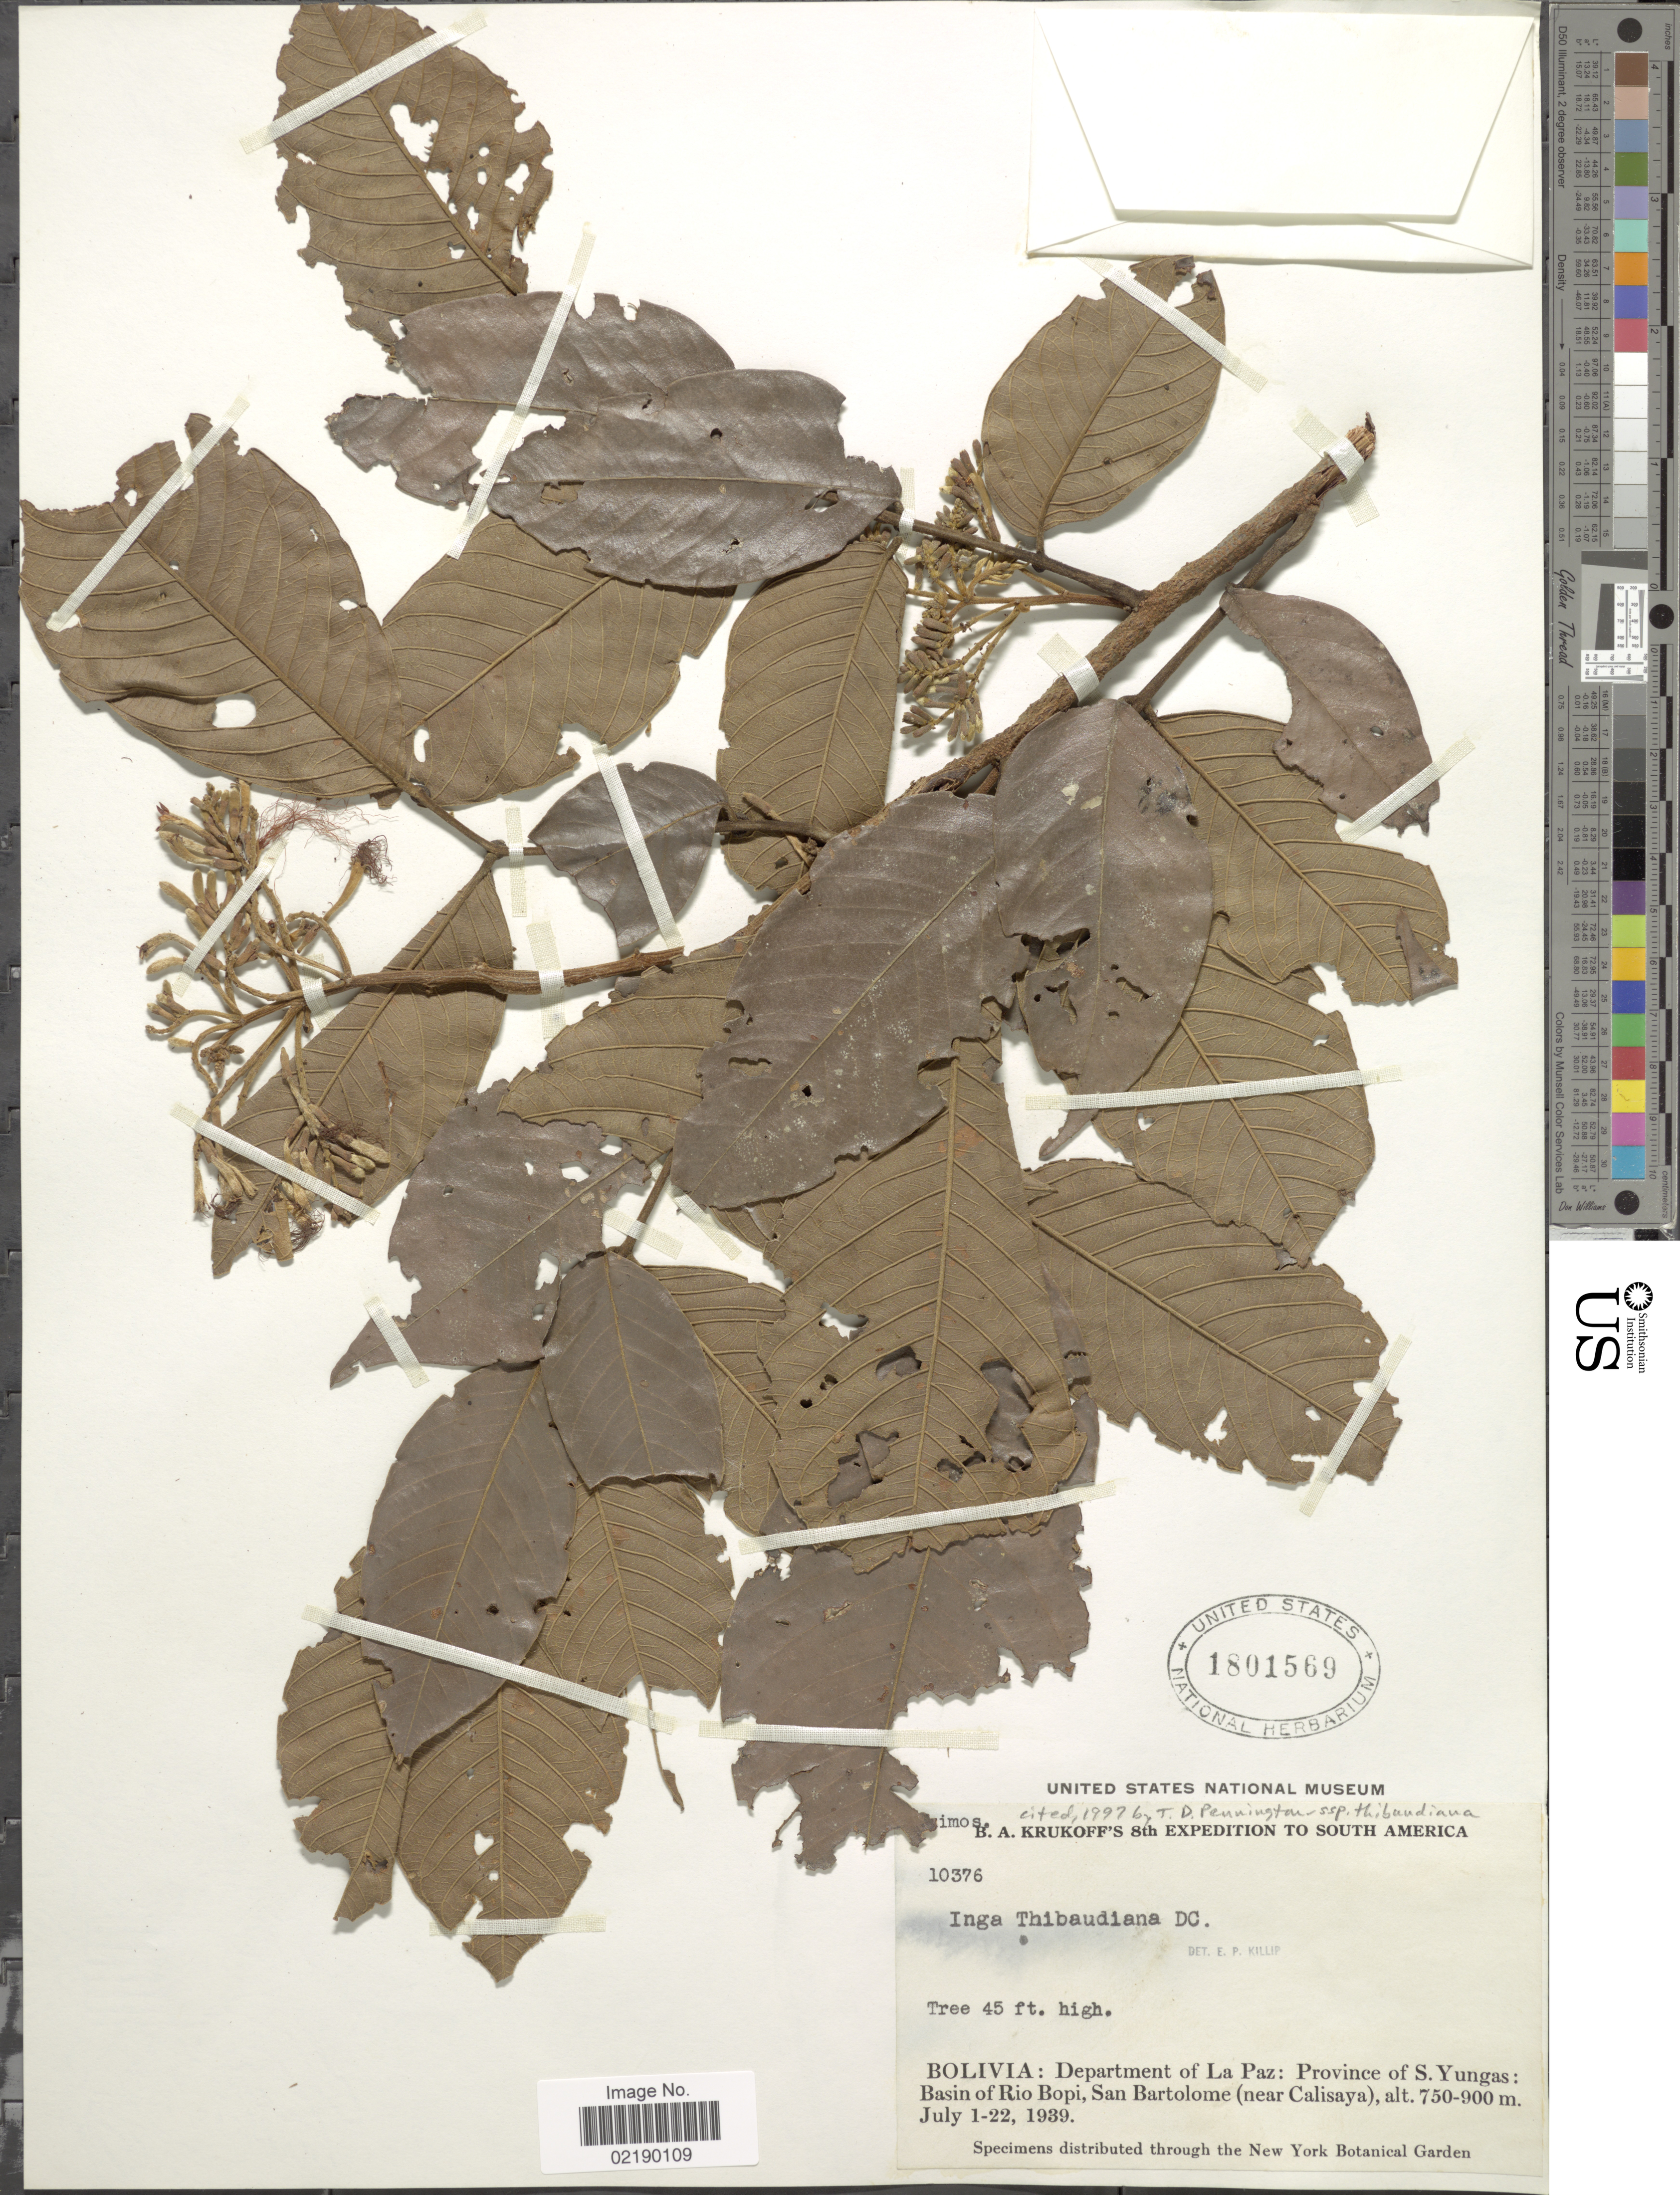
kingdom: Plantae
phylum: Tracheophyta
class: Magnoliopsida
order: Fabales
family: Fabaceae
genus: Inga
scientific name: Inga thibaudiana subsp. thibaudiana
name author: DC.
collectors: B. A. Krukoff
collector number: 10376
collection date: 1939-07-01/1939-07-22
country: Bolivia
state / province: La Paz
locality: Province of S. Yungas: Basin of Rio Bopi, San Bartolome (near Calisaya)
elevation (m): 750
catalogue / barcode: US 1801569